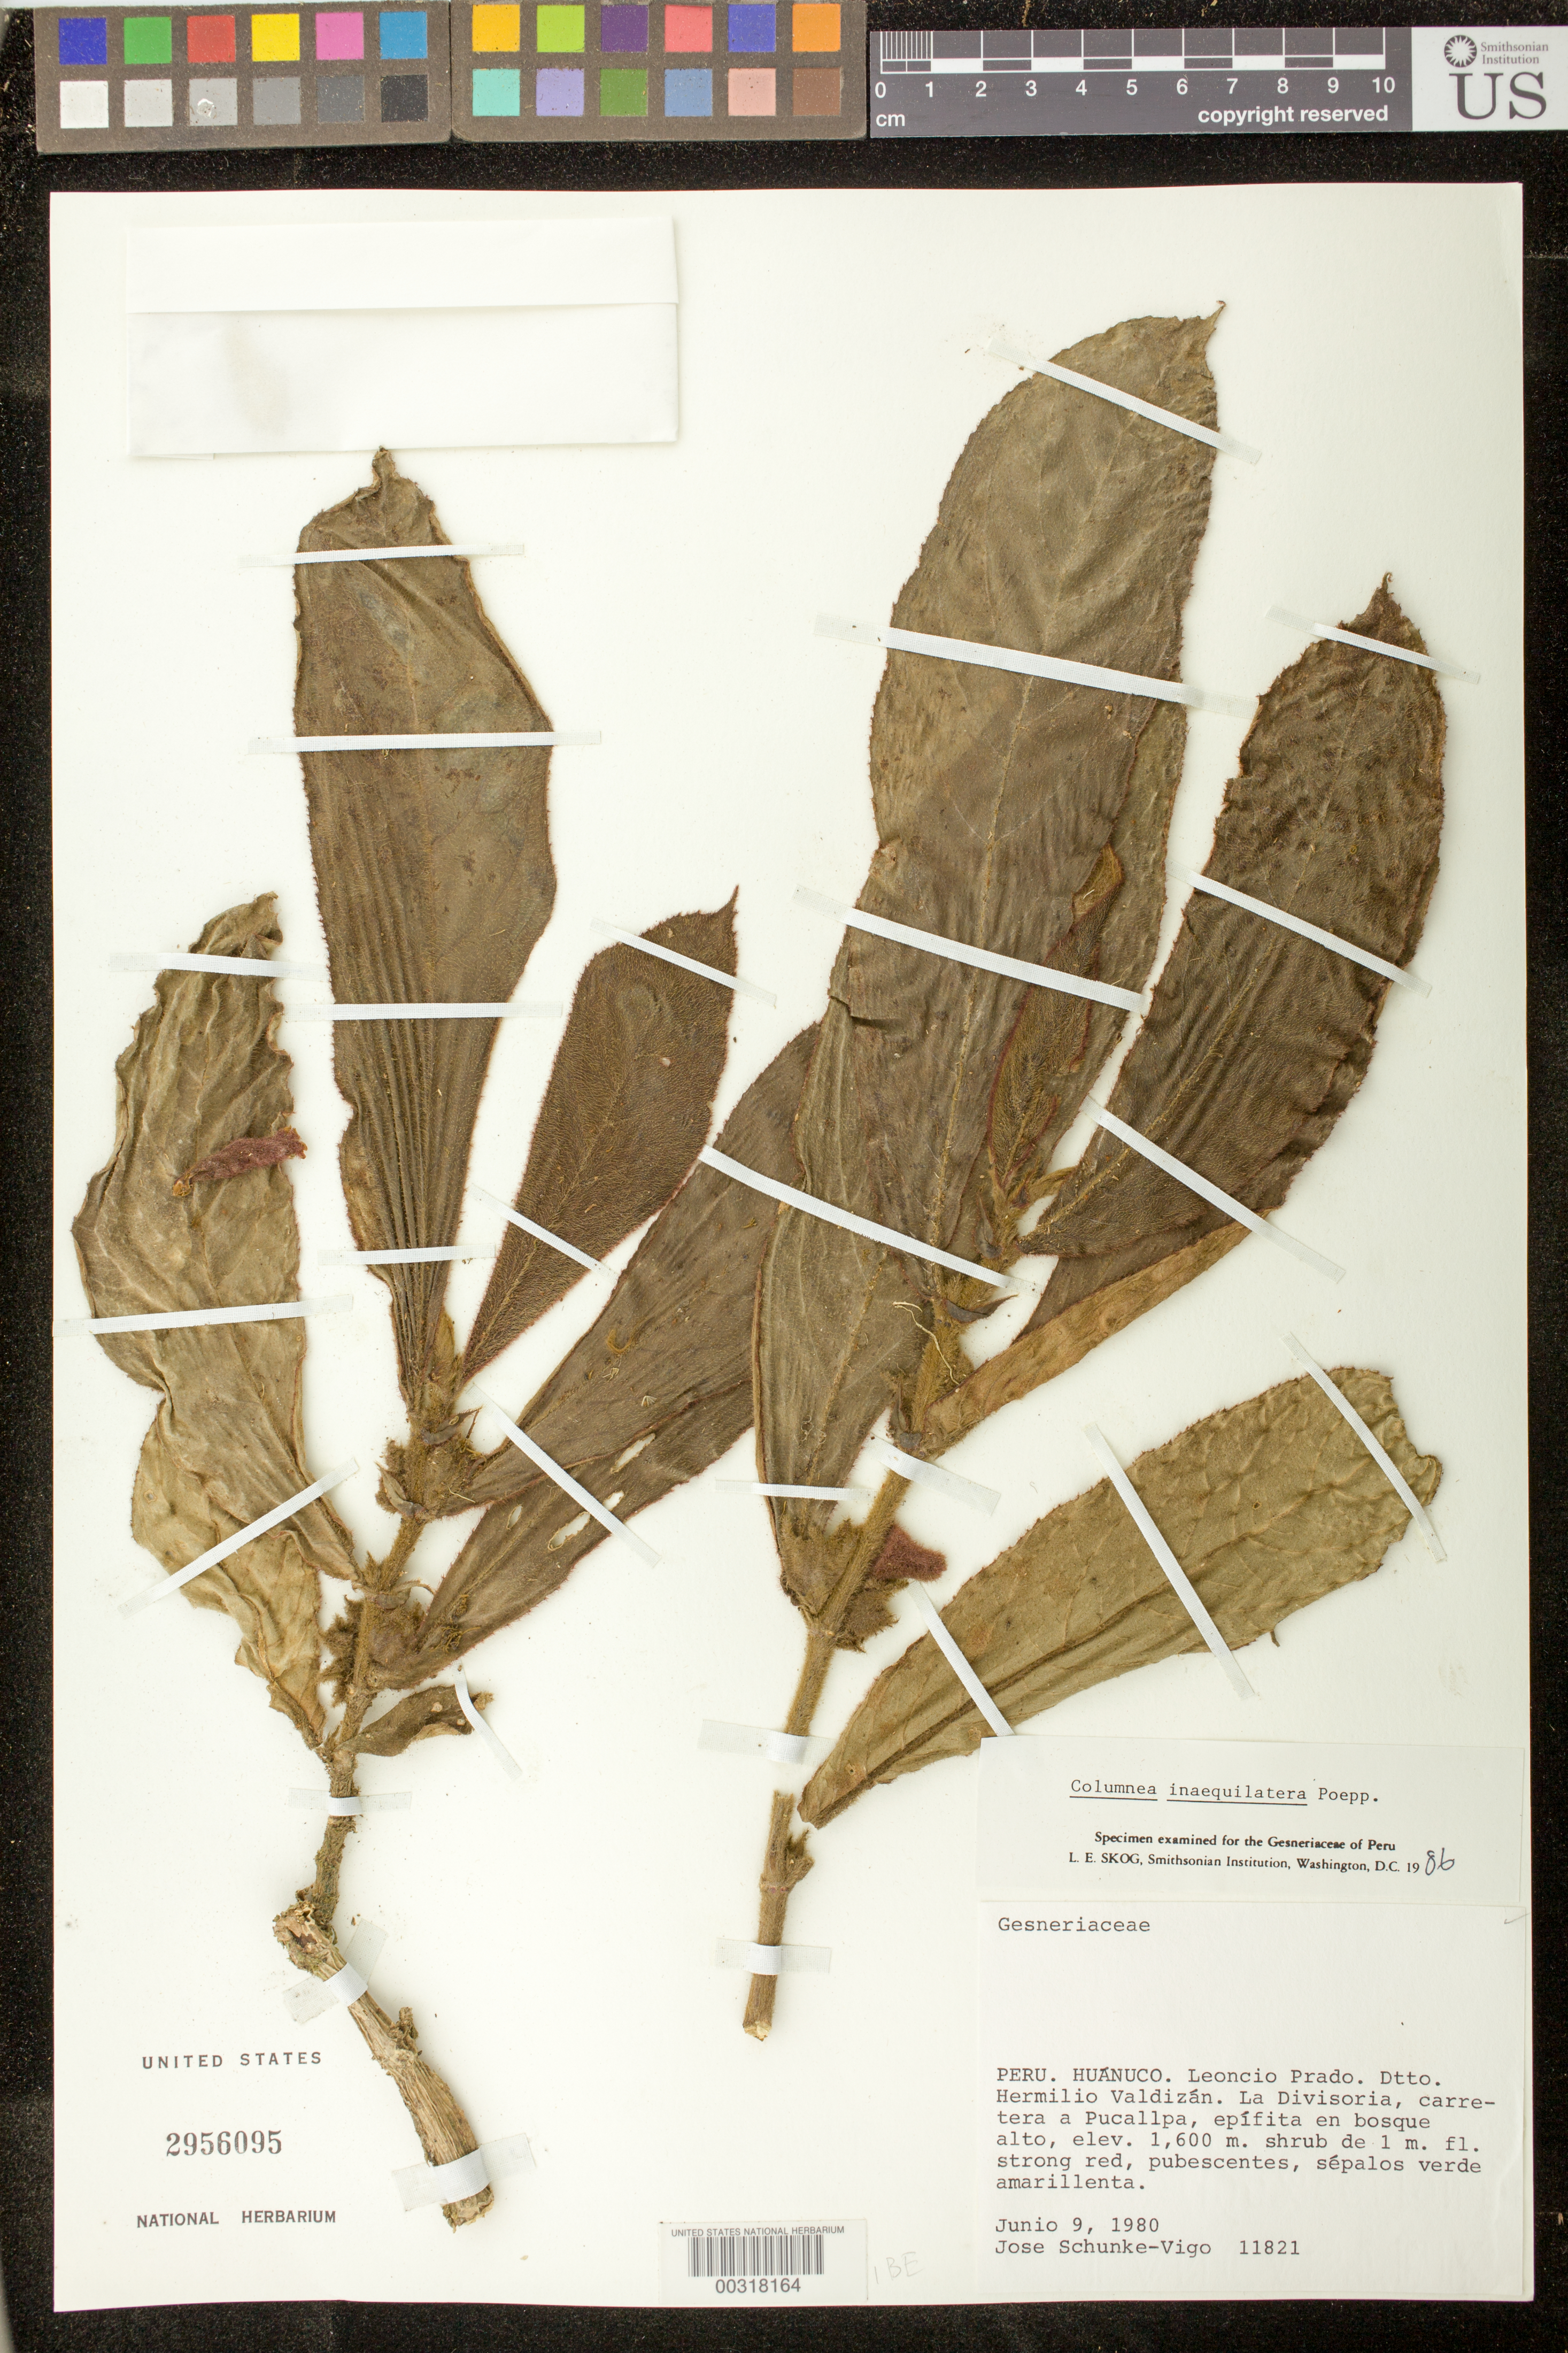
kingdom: Plantae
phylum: Tracheophyta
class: Magnoliopsida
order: Lamiales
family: Gesneriaceae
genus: Columnea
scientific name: Columnea inaequilatera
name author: Poepp.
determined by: Clark, J. L., (SEL), The Marie Selby Botanical Garden (UNITED STATES)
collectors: J. Schunke Vigo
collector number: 11821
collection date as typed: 09 Jun 1980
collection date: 1980-06-09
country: Peru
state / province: Huánuco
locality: Prov. Leoncio Prado; Dtto. Hermilio Valdizan, La Divisoria, highway to Pulcallpa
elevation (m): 1600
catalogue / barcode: US 2956095